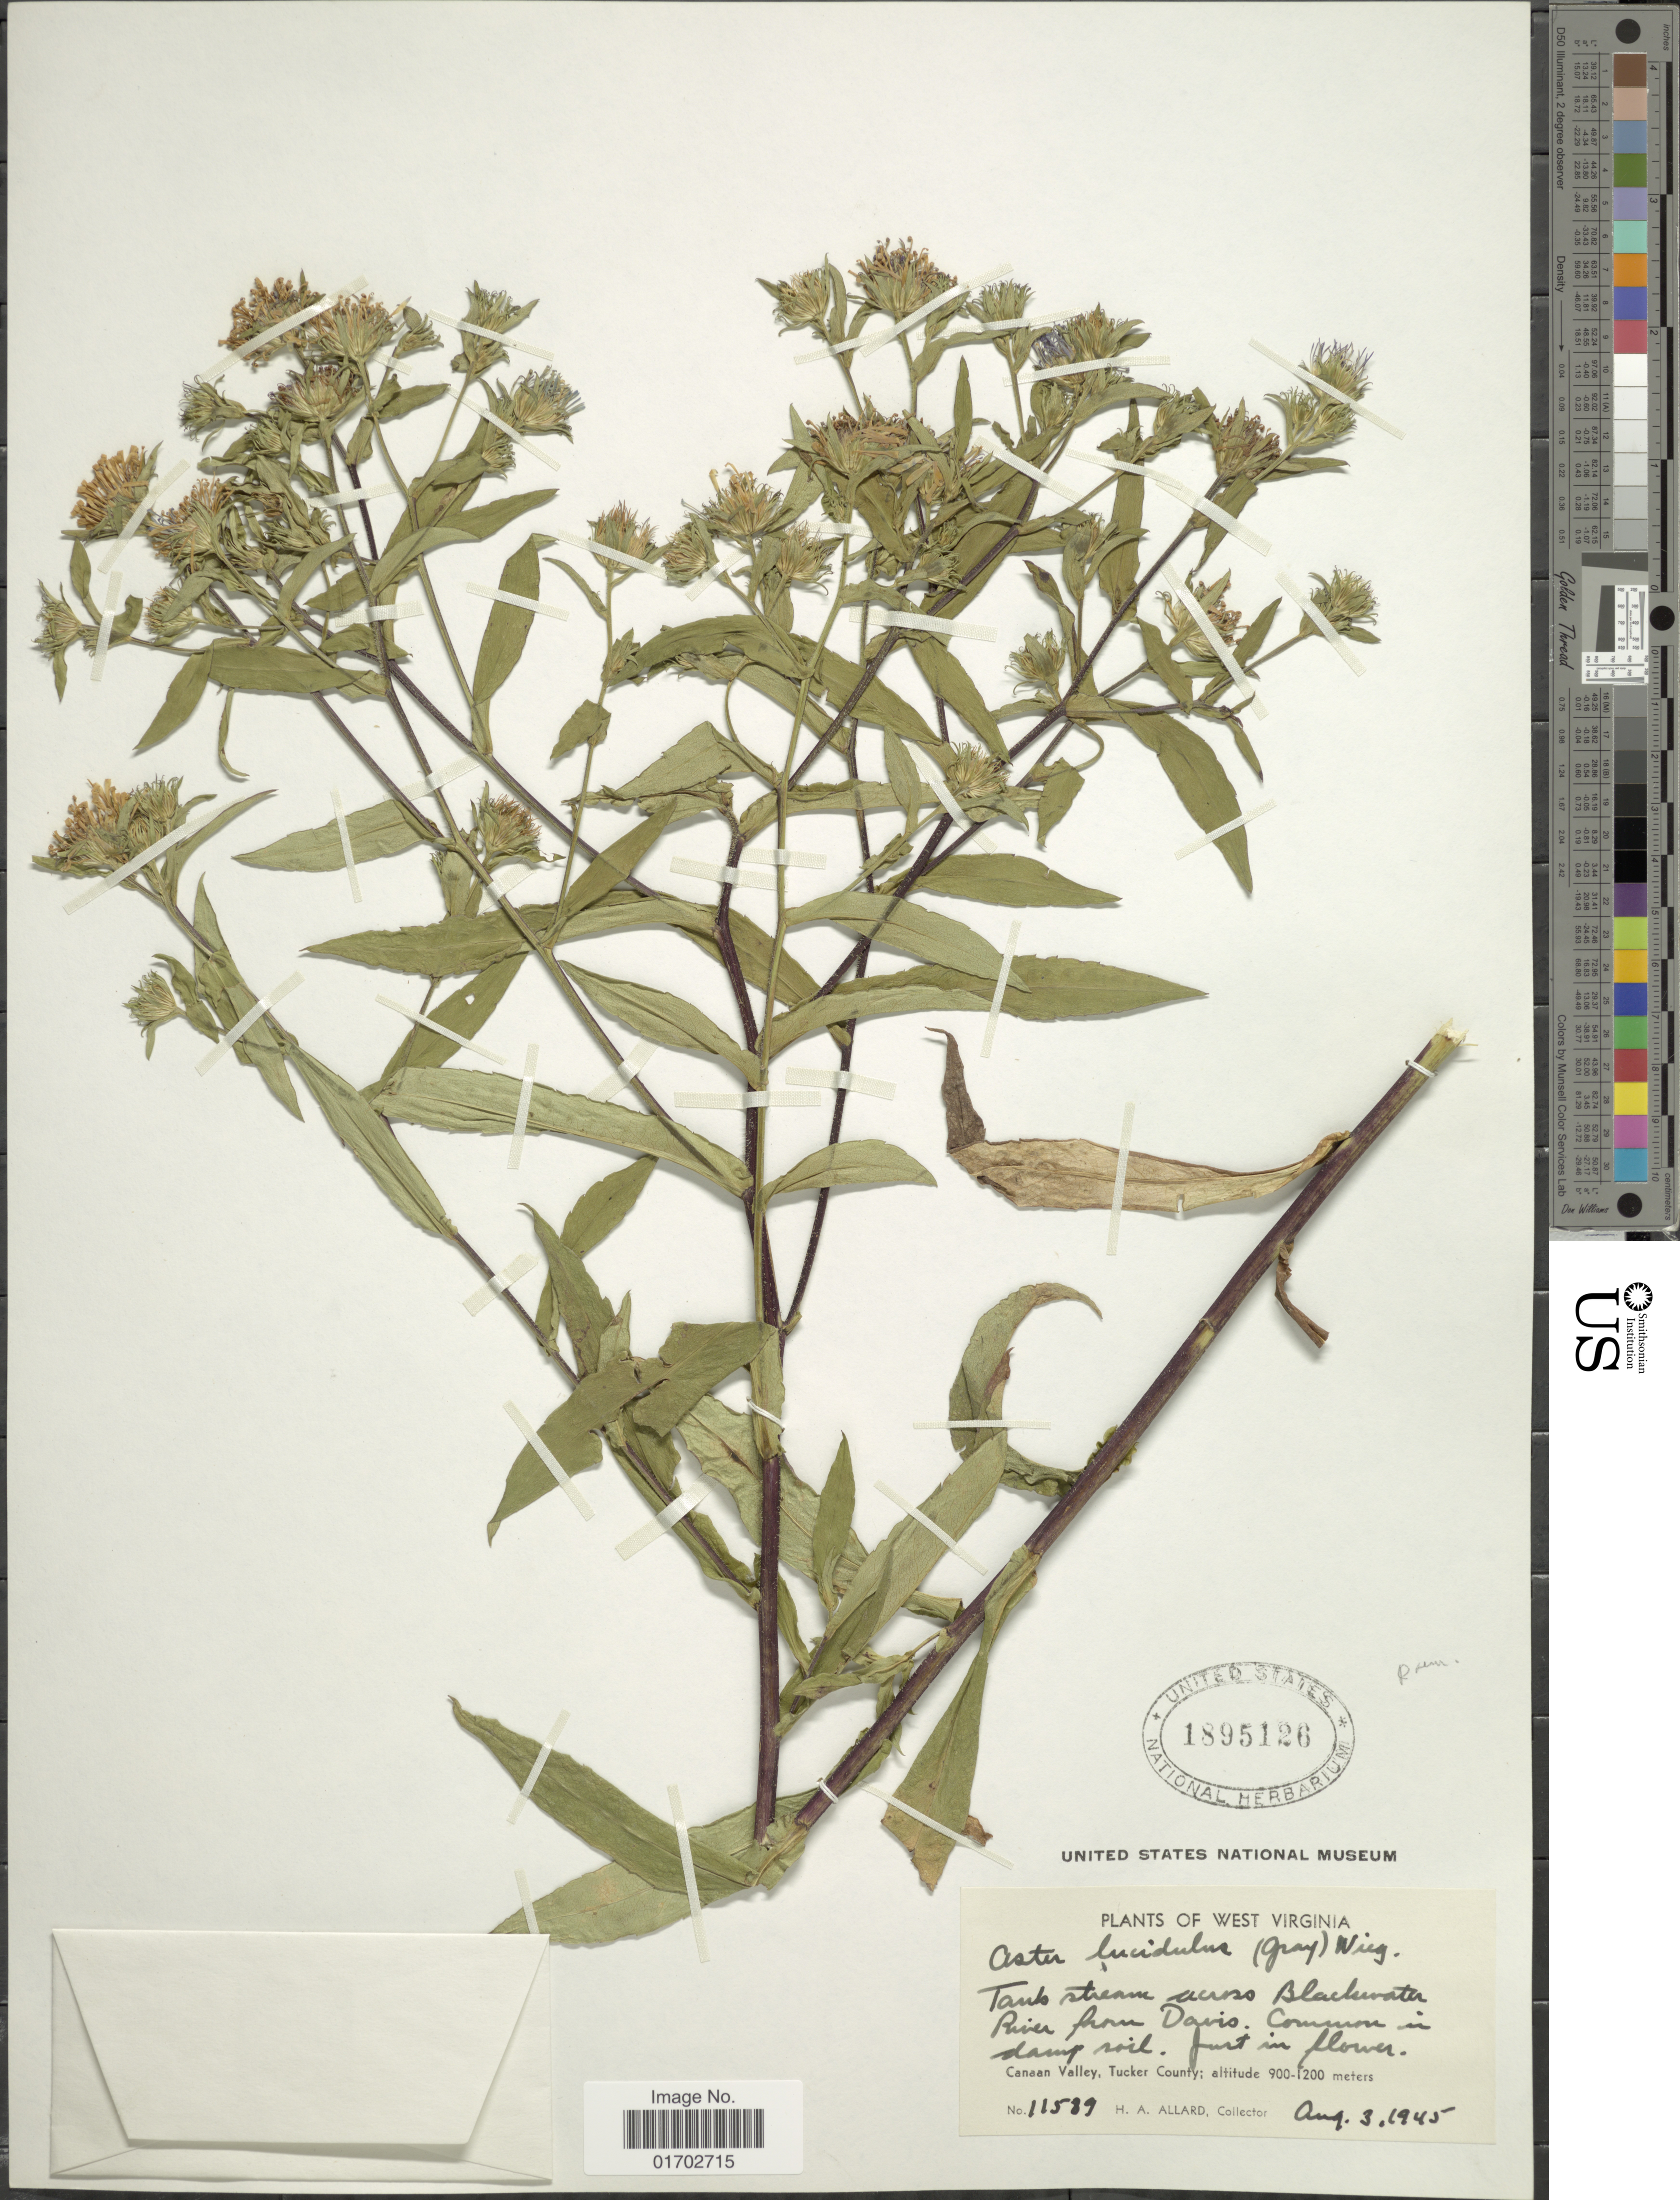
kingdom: Plantae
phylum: Tracheophyta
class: Magnoliopsida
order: Asterales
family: Asteraceae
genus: Symphyotrichum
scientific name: Symphyotrichum puniceum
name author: (L.) Á. Löve & D. Löve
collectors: H. A. Allard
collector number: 11589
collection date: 1945-08-03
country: United States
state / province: West Virginia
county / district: Tucker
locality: Tanks stream across Blackwater River from Davis. Canaan Valley, Tucker County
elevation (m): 900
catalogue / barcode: US 1895126